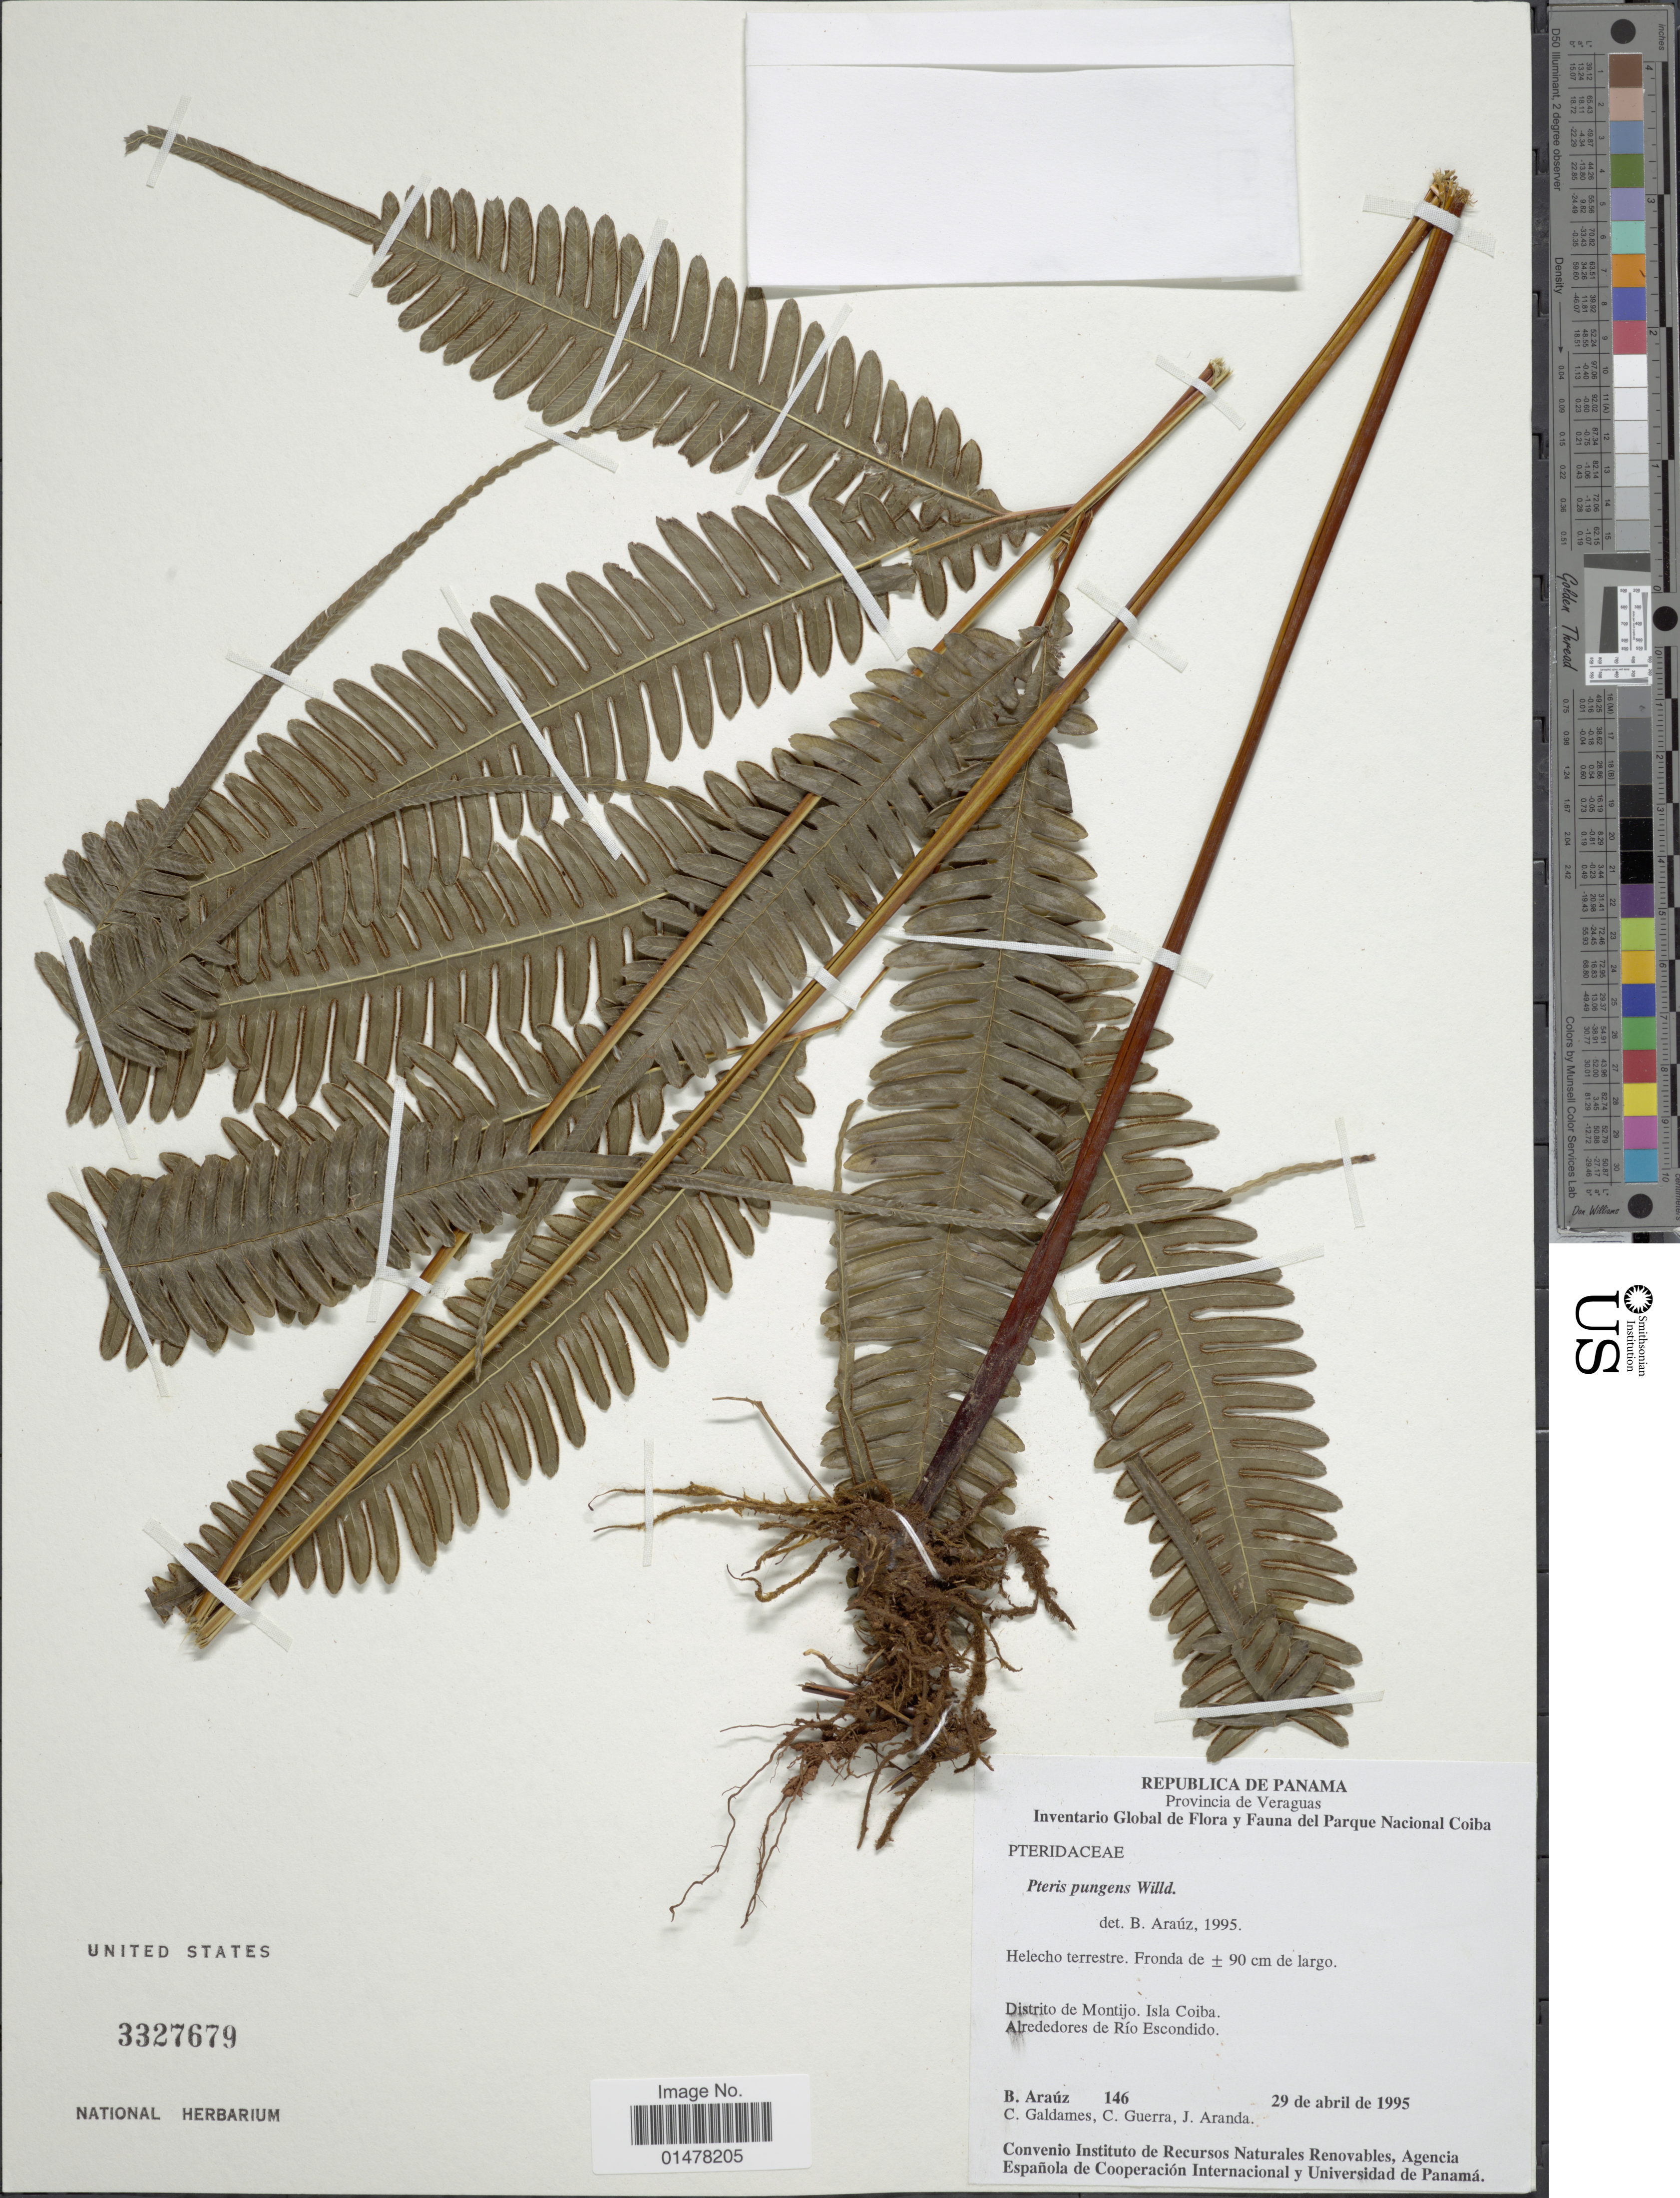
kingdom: Plantae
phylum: Tracheophyta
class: Polypodiopsida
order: Polypodiales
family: Pteridaceae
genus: Pteris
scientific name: Pteris pungens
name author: Willd.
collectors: B. Araúz, C. Galdames, C. Guerra & J. Aranda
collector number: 146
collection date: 1995-04-29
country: Panama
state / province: Veraguas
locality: Republica de Panama, provincia de Veraguas, Distrito de Montijo, Isla Coiba, Alrededores de Rio Escondido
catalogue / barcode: US 3327679